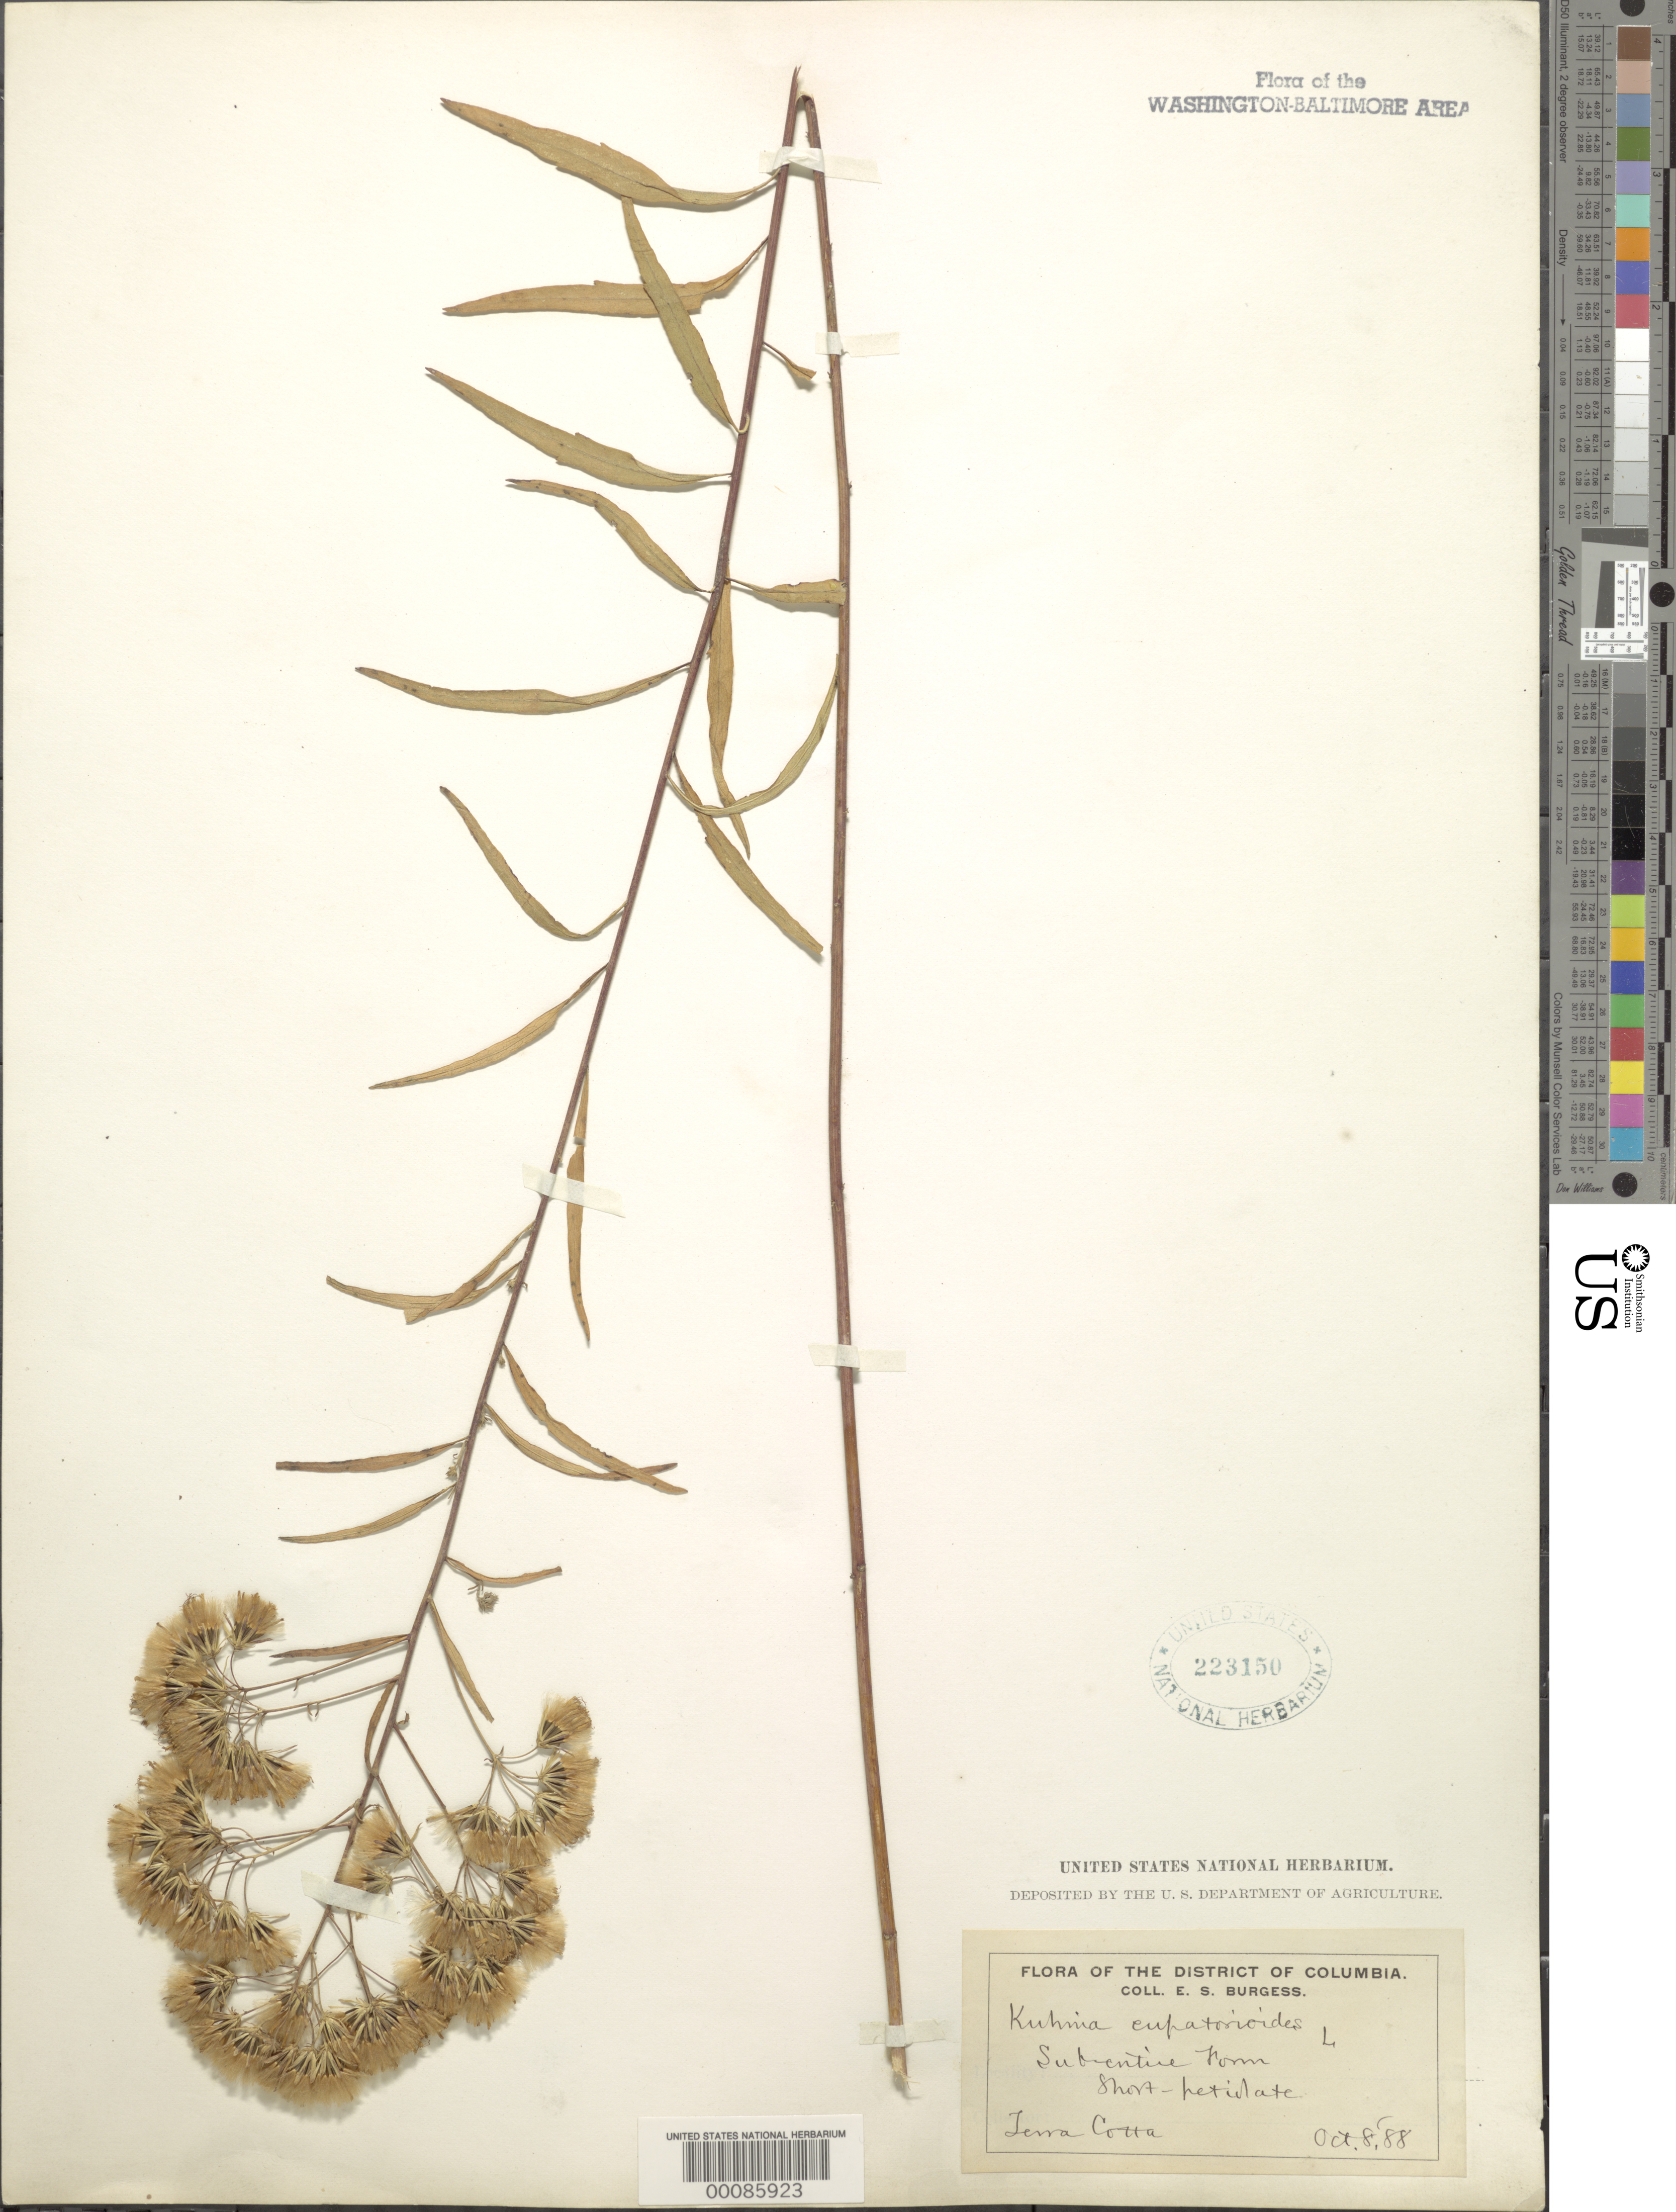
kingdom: Plantae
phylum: Tracheophyta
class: Magnoliopsida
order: Asterales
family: Asteraceae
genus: Brickellia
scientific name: Brickellia eupatorioides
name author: (L.) Shinners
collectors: E. Burgess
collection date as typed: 08 Oct 1888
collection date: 1888-10-08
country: United States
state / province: District of Columbia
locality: Terra Cotta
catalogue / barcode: US 223150